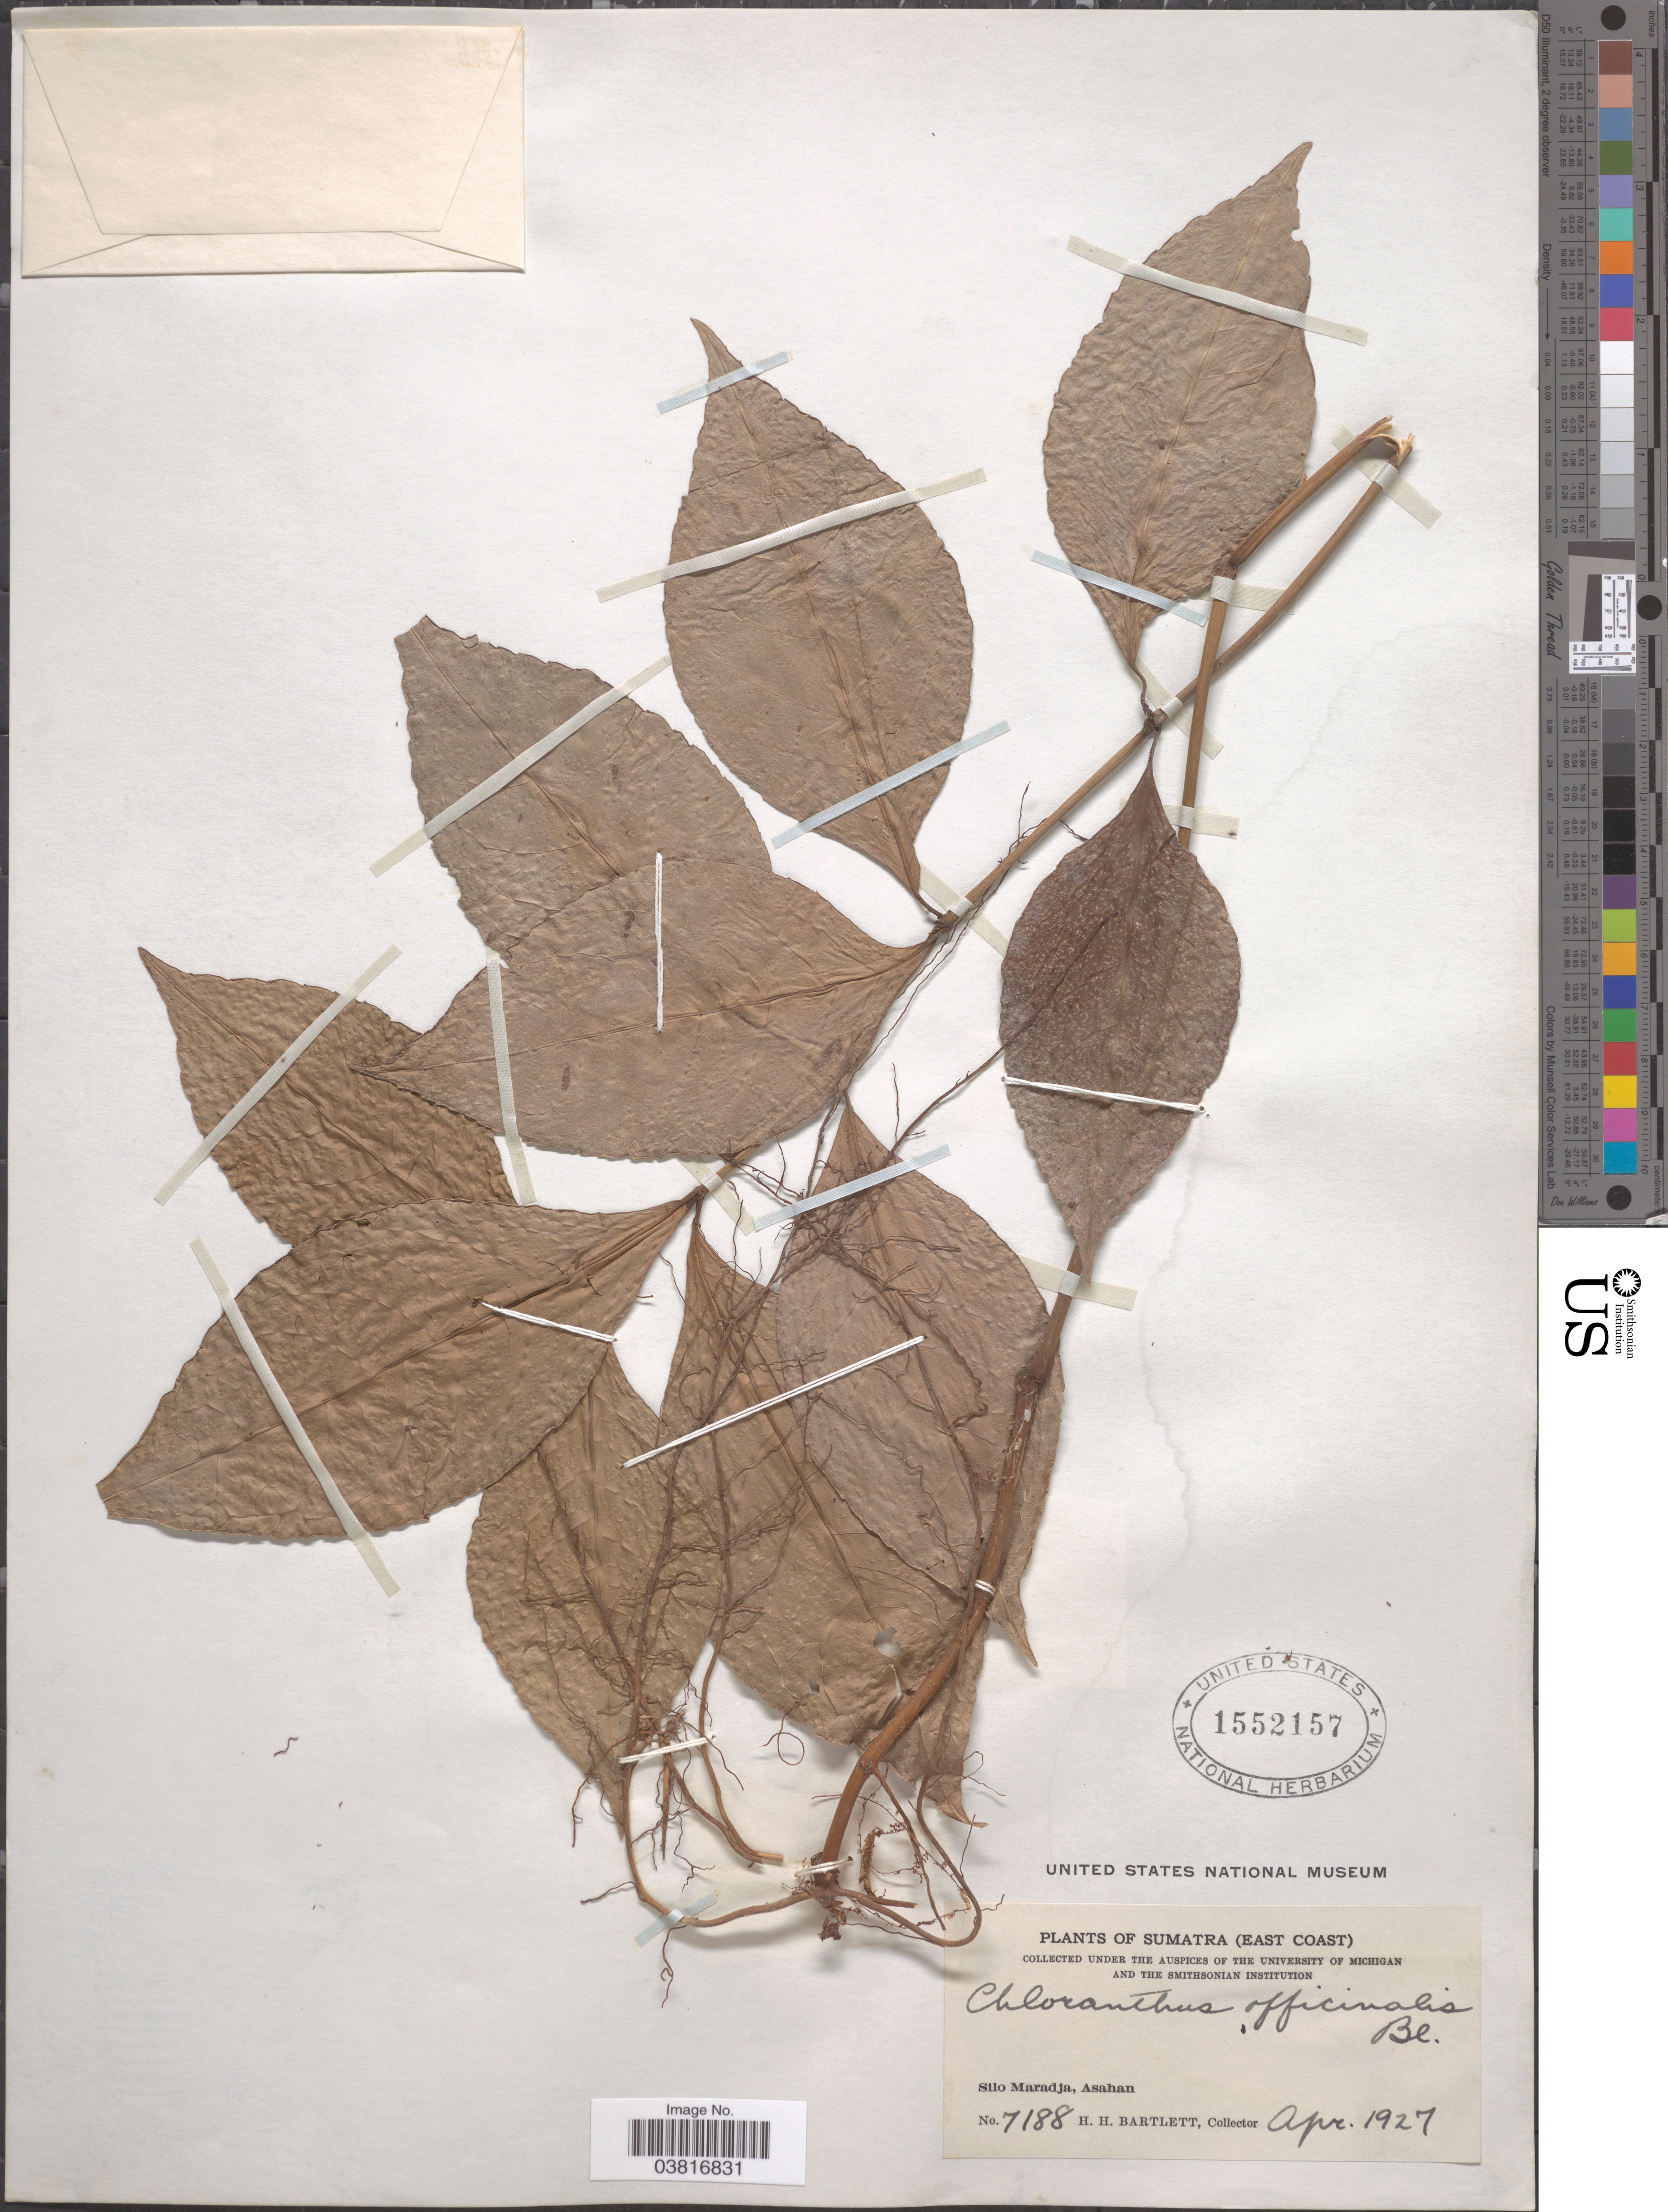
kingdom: Plantae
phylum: Tracheophyta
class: Magnoliopsida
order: Chloranthales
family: Chloranthaceae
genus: Chloranthus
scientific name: Chloranthus erectus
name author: (Buch.-Ham.) Verdc.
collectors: H. H. Bartlett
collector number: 7188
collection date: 1927-04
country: Indonesia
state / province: Sumatra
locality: East Coast. Silo Maradja, Asahan.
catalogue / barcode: US 1552157